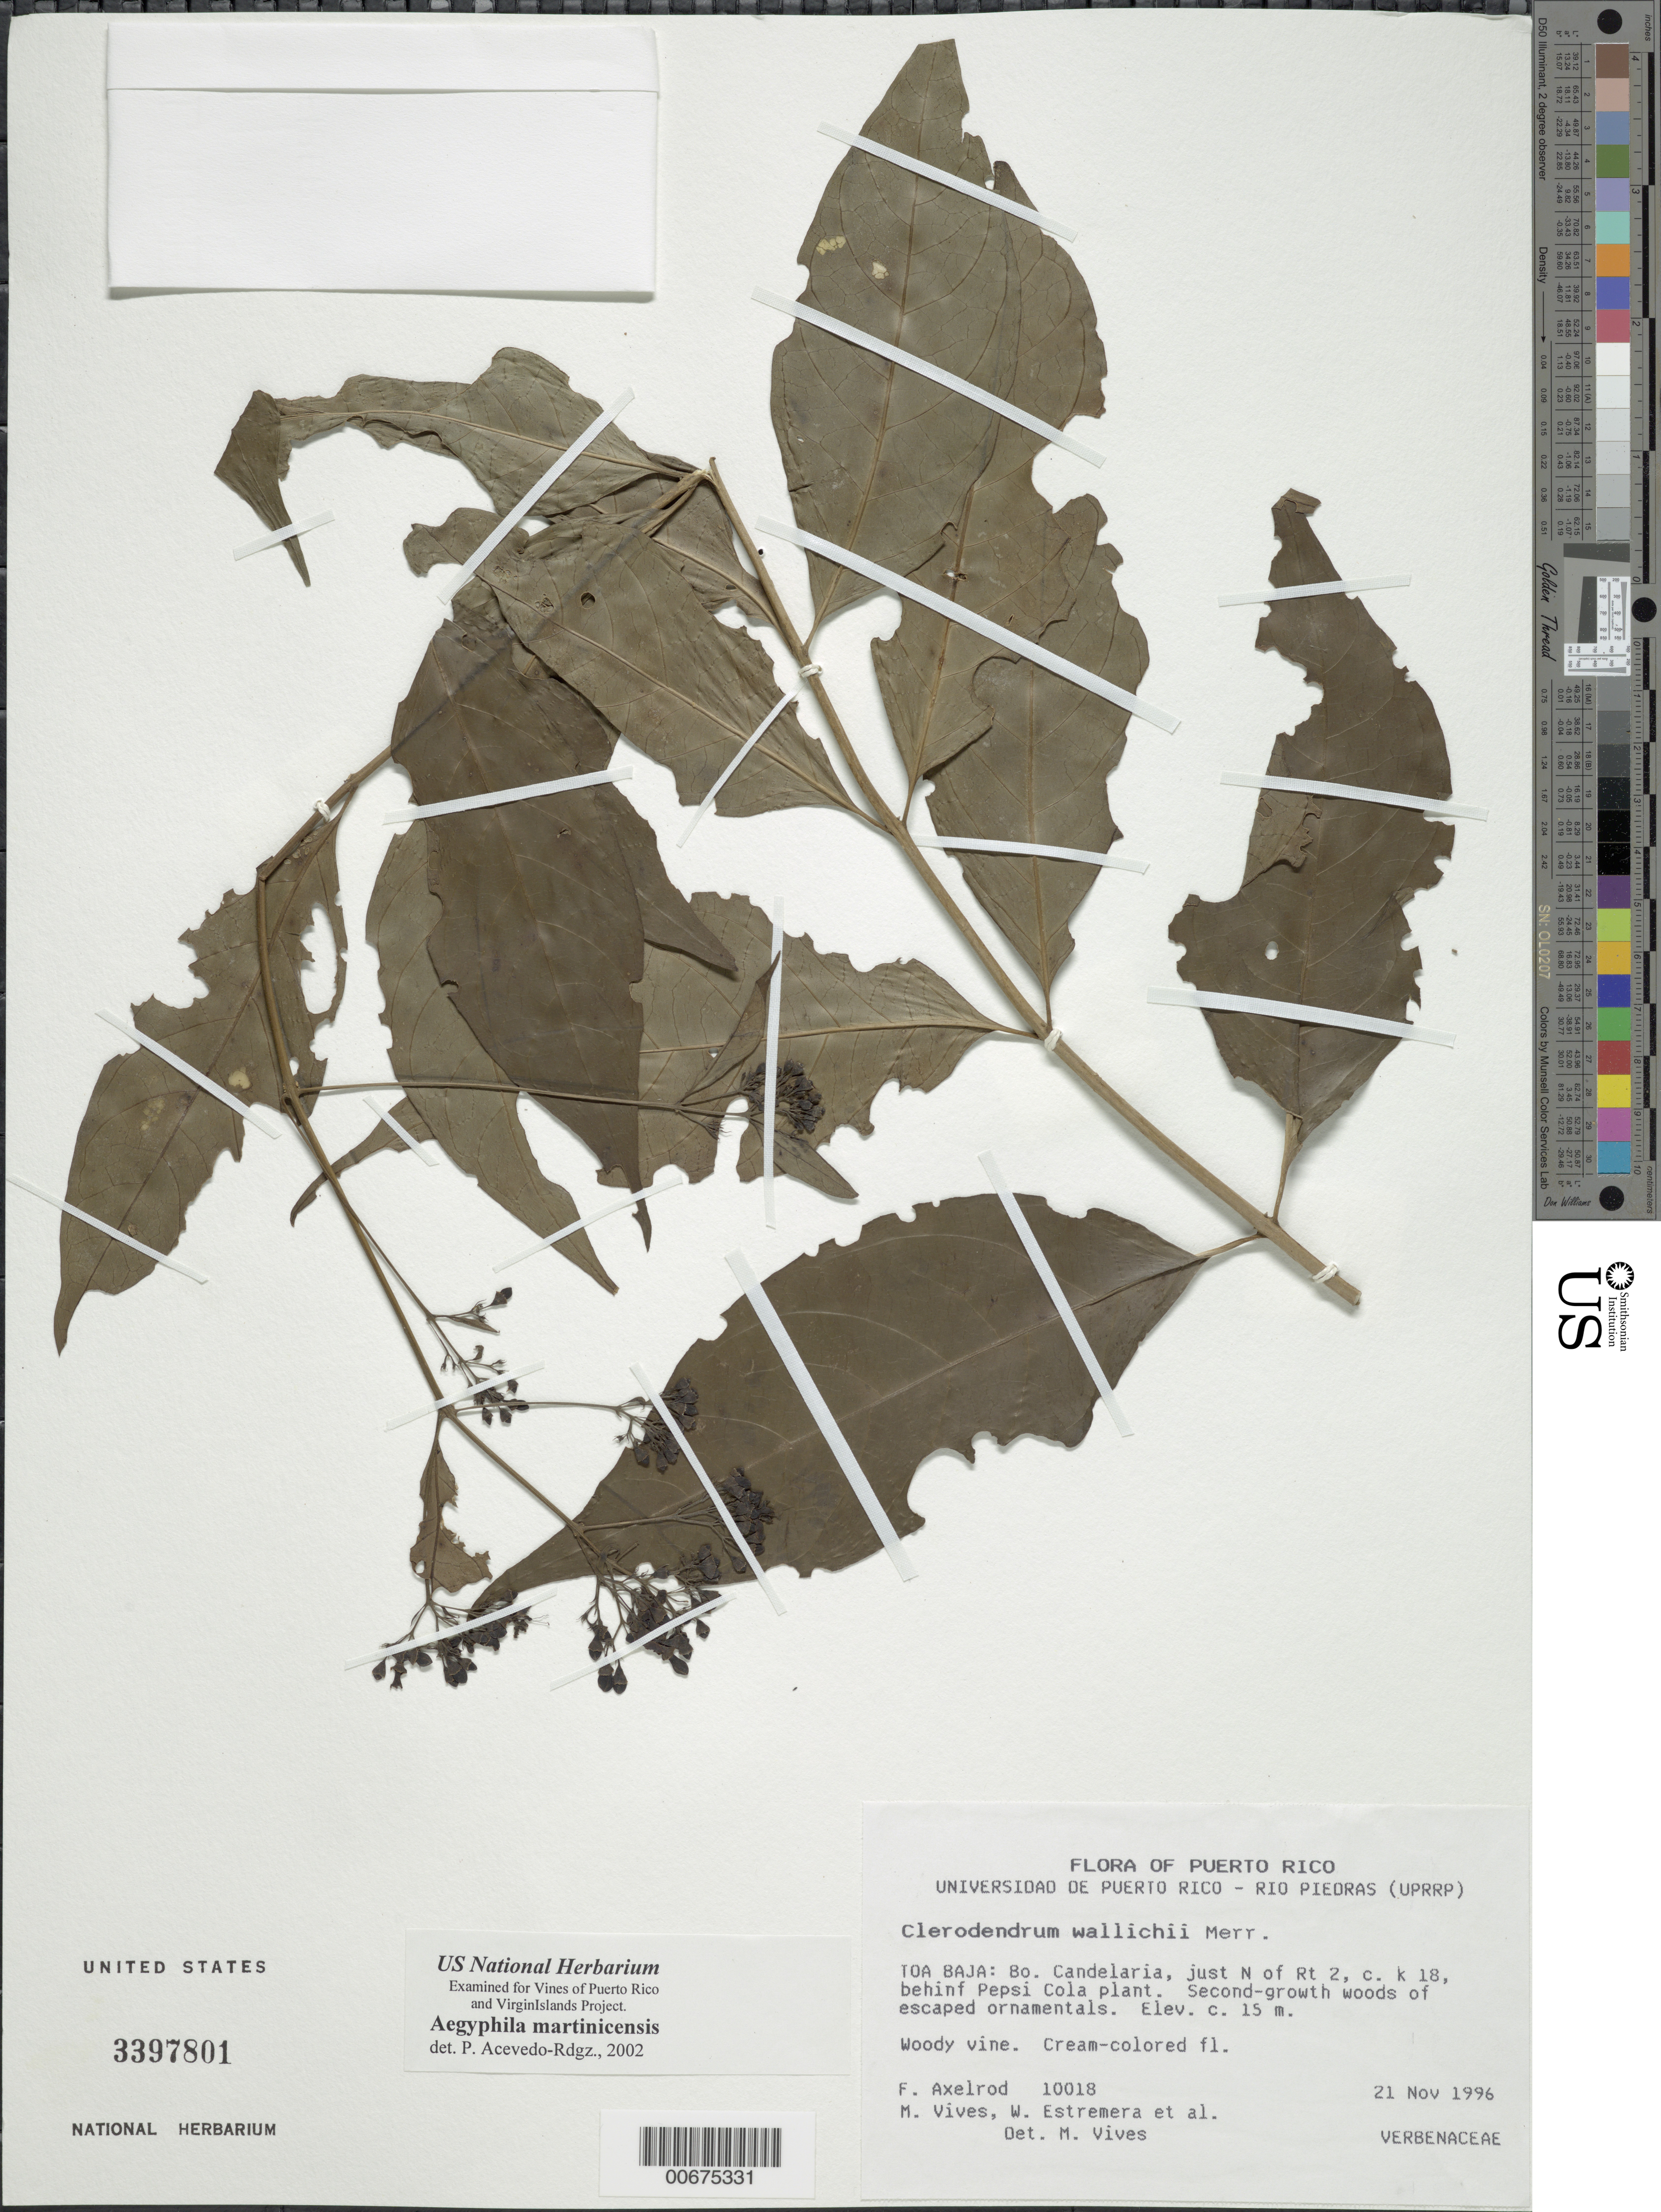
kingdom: Plantae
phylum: Tracheophyta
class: Magnoliopsida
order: Lamiales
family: Lamiaceae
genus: Aegiphila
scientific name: Aegiphila martinicensis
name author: Jacq.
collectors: F. Axelrod, M. Vives, W. Estremera & et al.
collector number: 10018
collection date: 1996-11-21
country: Puerto Rico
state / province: Toa Baja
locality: Bo. Candelaria, just N of Rt 2, c. k 18, behinf Pepsi Cola plant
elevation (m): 15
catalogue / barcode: US 3397801